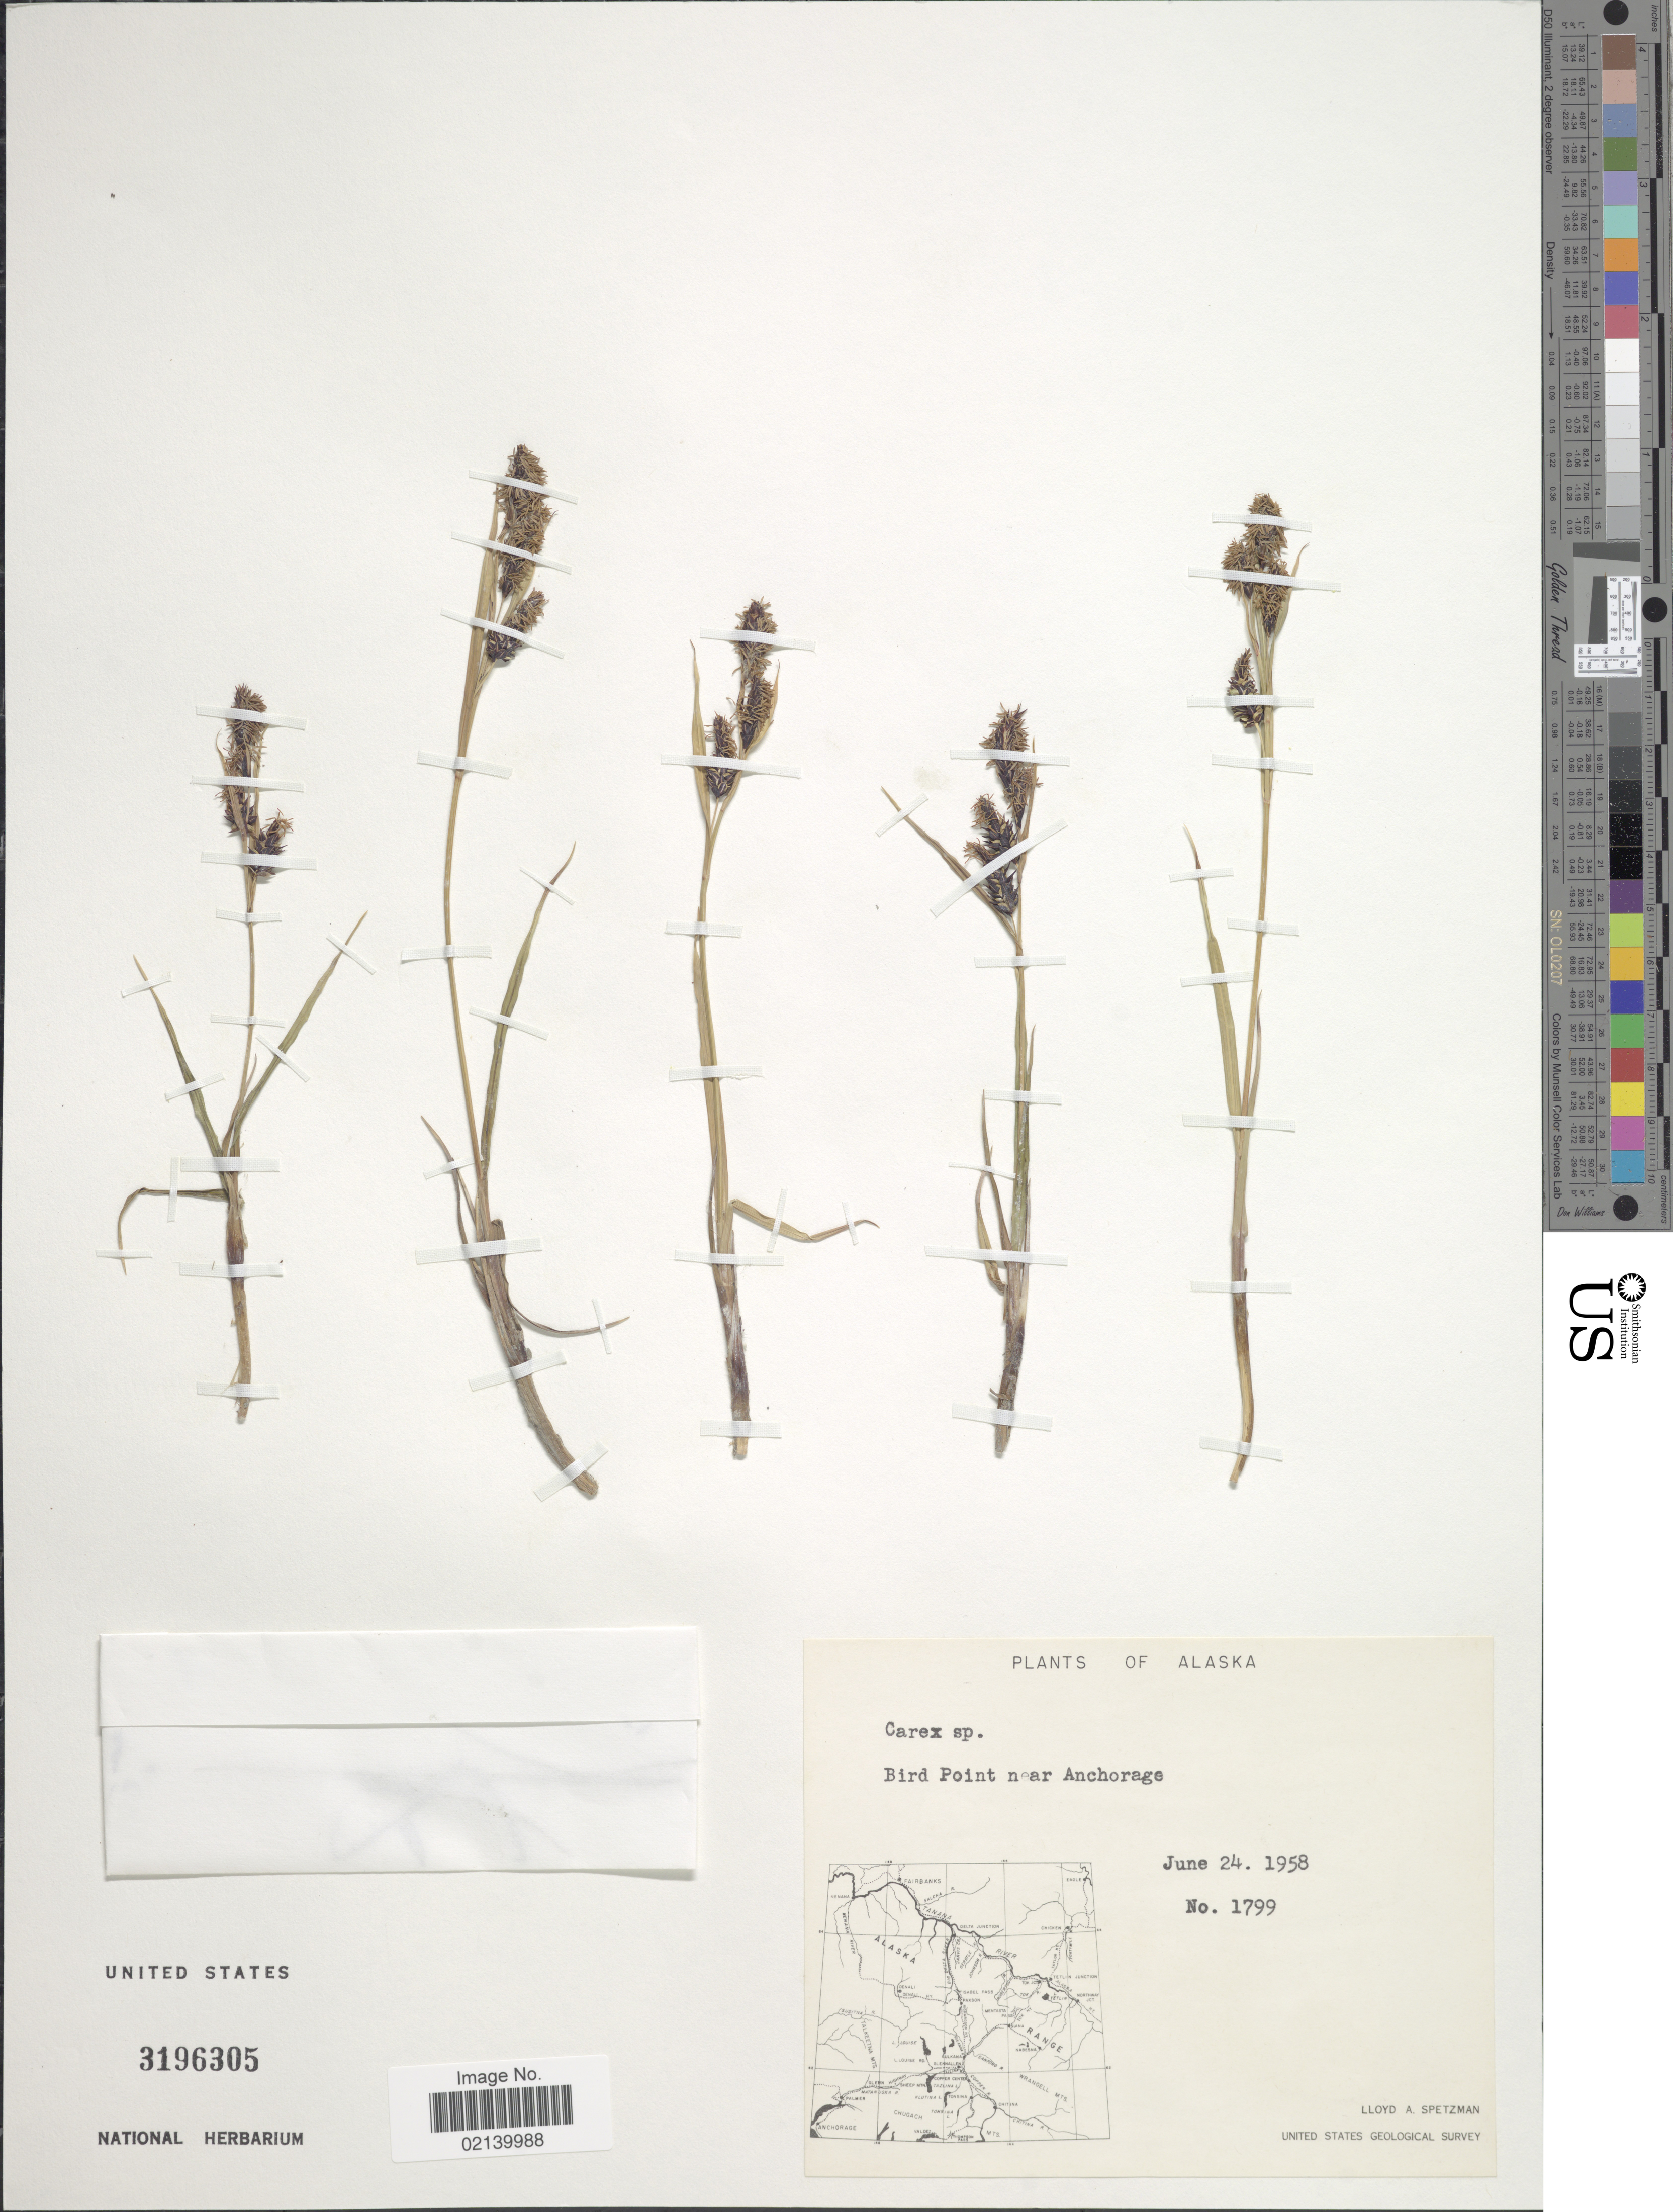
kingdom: Plantae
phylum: Tracheophyta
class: Liliopsida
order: Poales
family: Cyperaceae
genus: Carex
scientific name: Carex sp.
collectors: L. Spetzman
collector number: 1799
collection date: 1958-06-24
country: United States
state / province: Alaska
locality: Bird Point near Achorage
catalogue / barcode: US 3196305